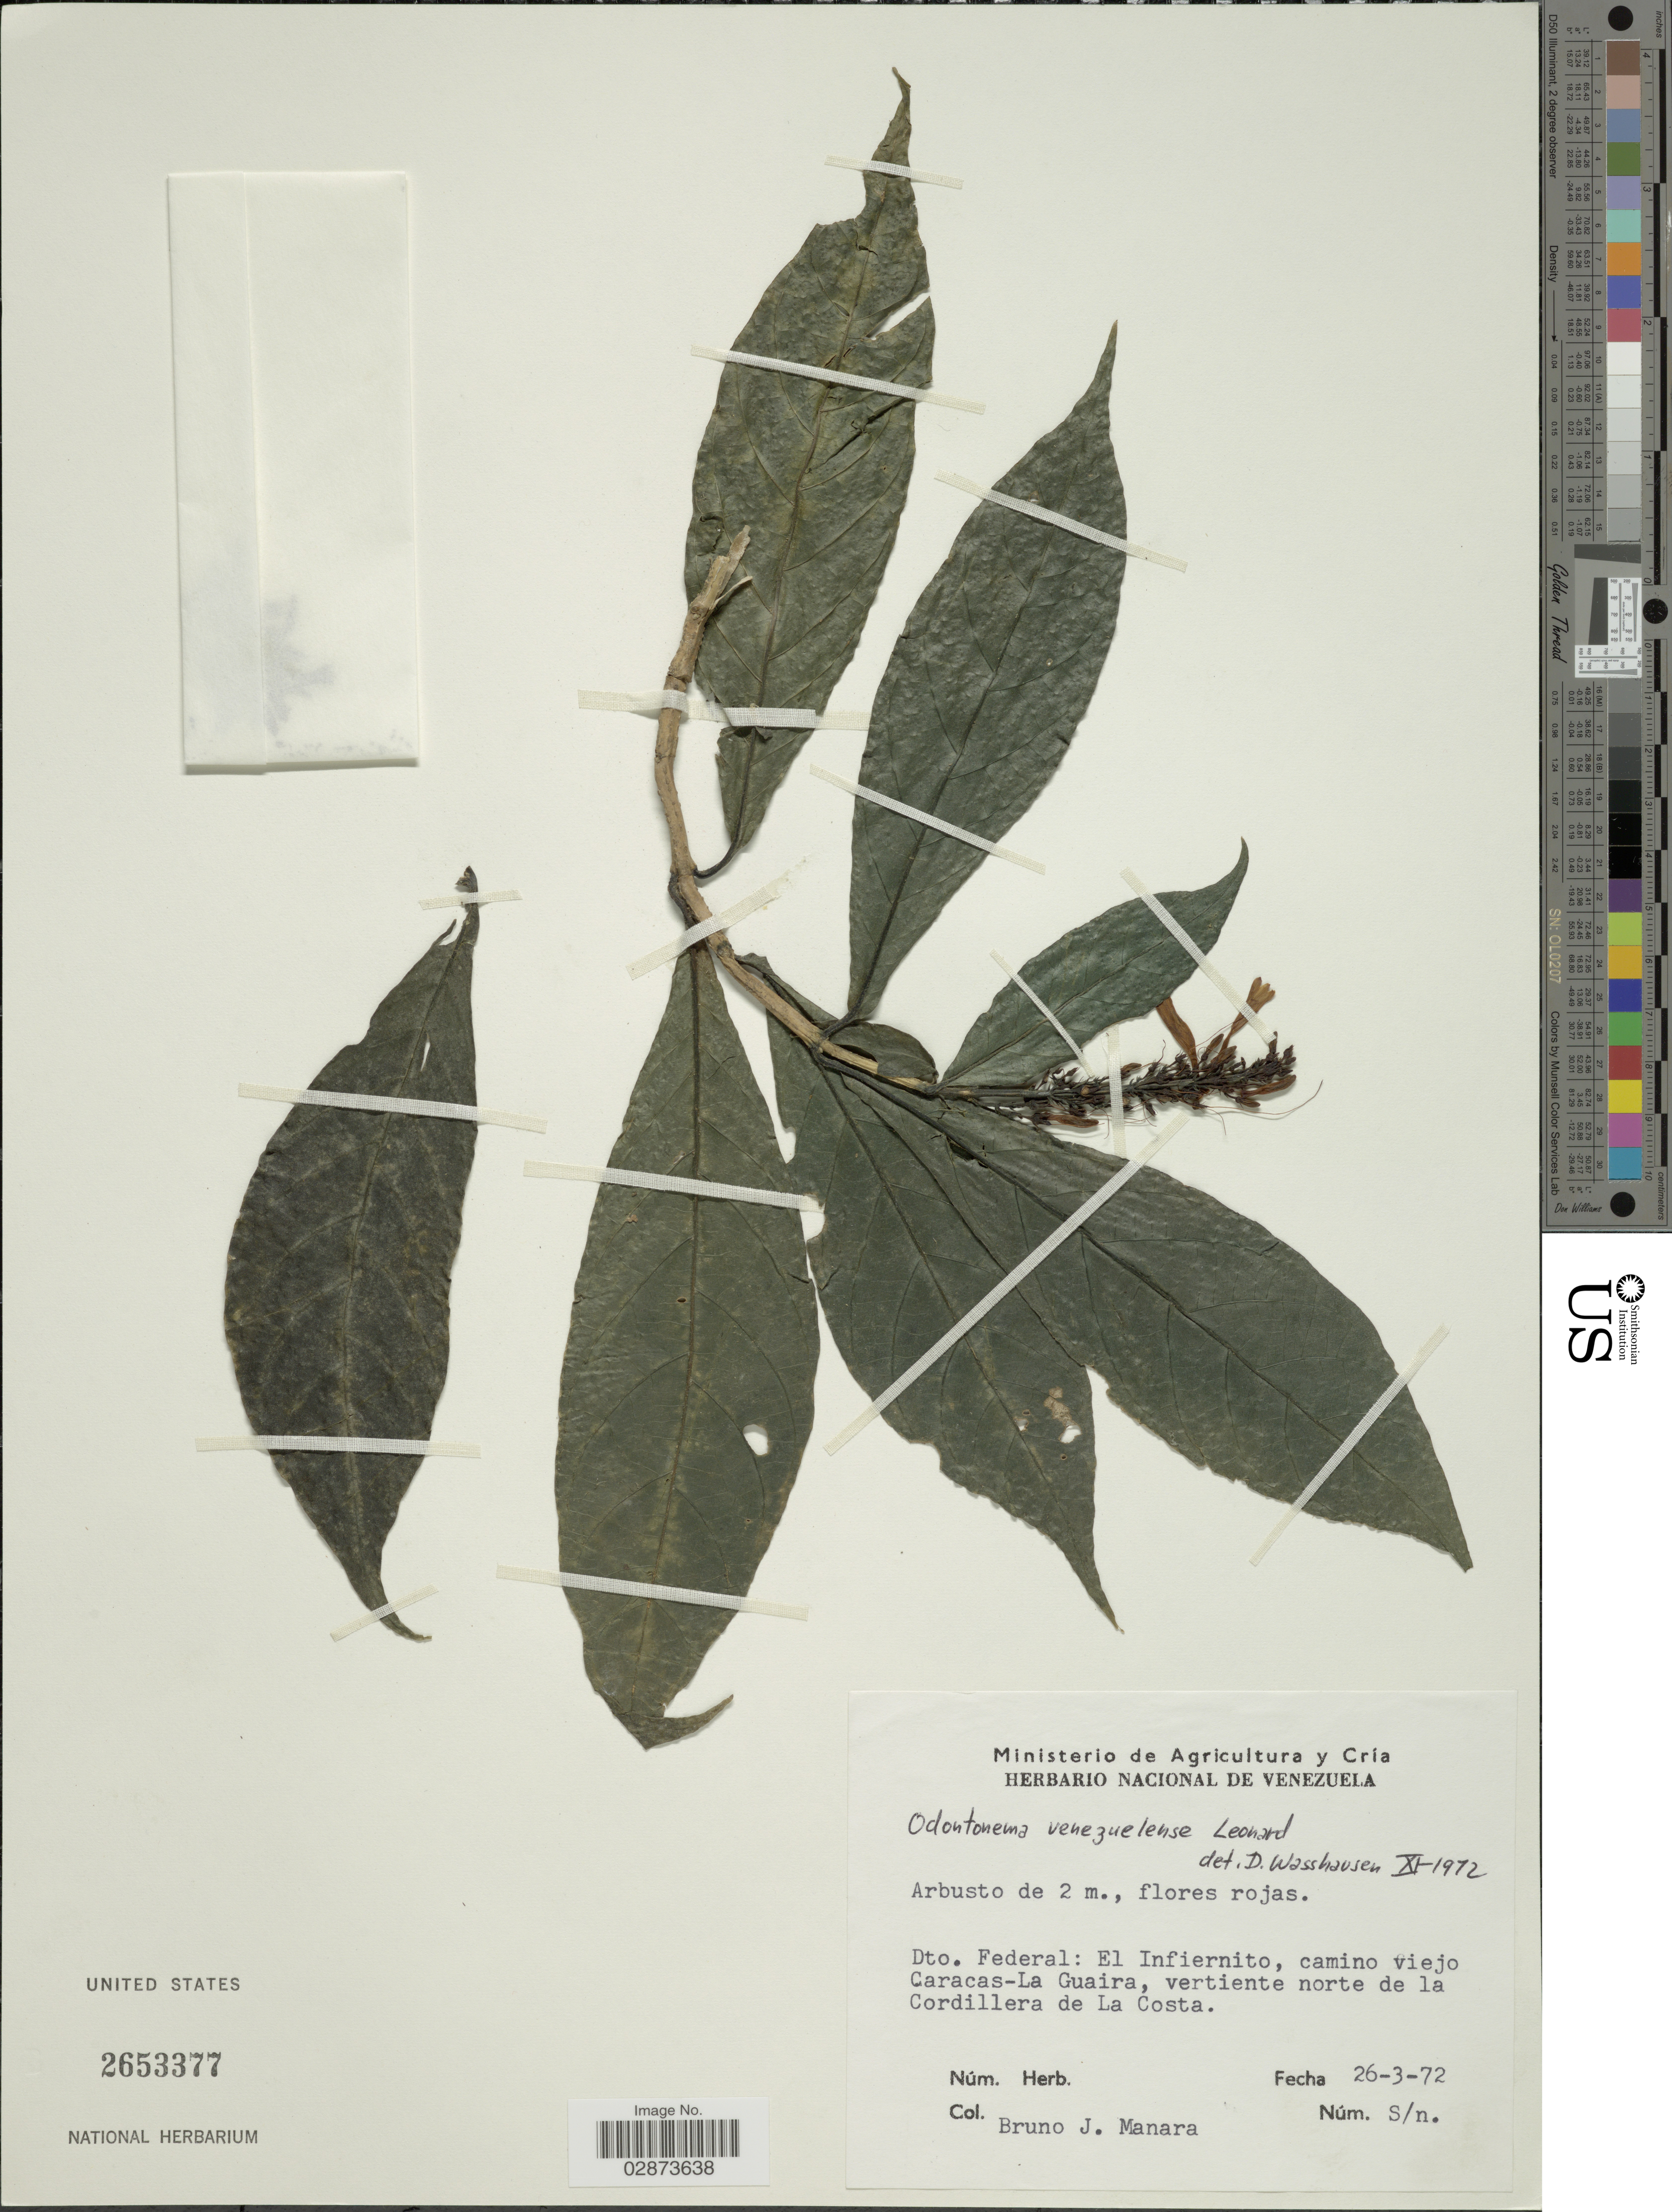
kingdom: Plantae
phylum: Tracheophyta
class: Magnoliopsida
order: Lamiales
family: Acanthaceae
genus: Odontonema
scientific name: Odontonema bracteolatum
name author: (Jacq.) Kuntze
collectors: B. Manara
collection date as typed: Transcribed d/m/y: 26/3/72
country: Venezuela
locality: Dto. Federal: El Infiernito, camino viejo Caracas- La Guaira, vertiente norte de la Cordillera de La Costa.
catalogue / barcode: US 2653377